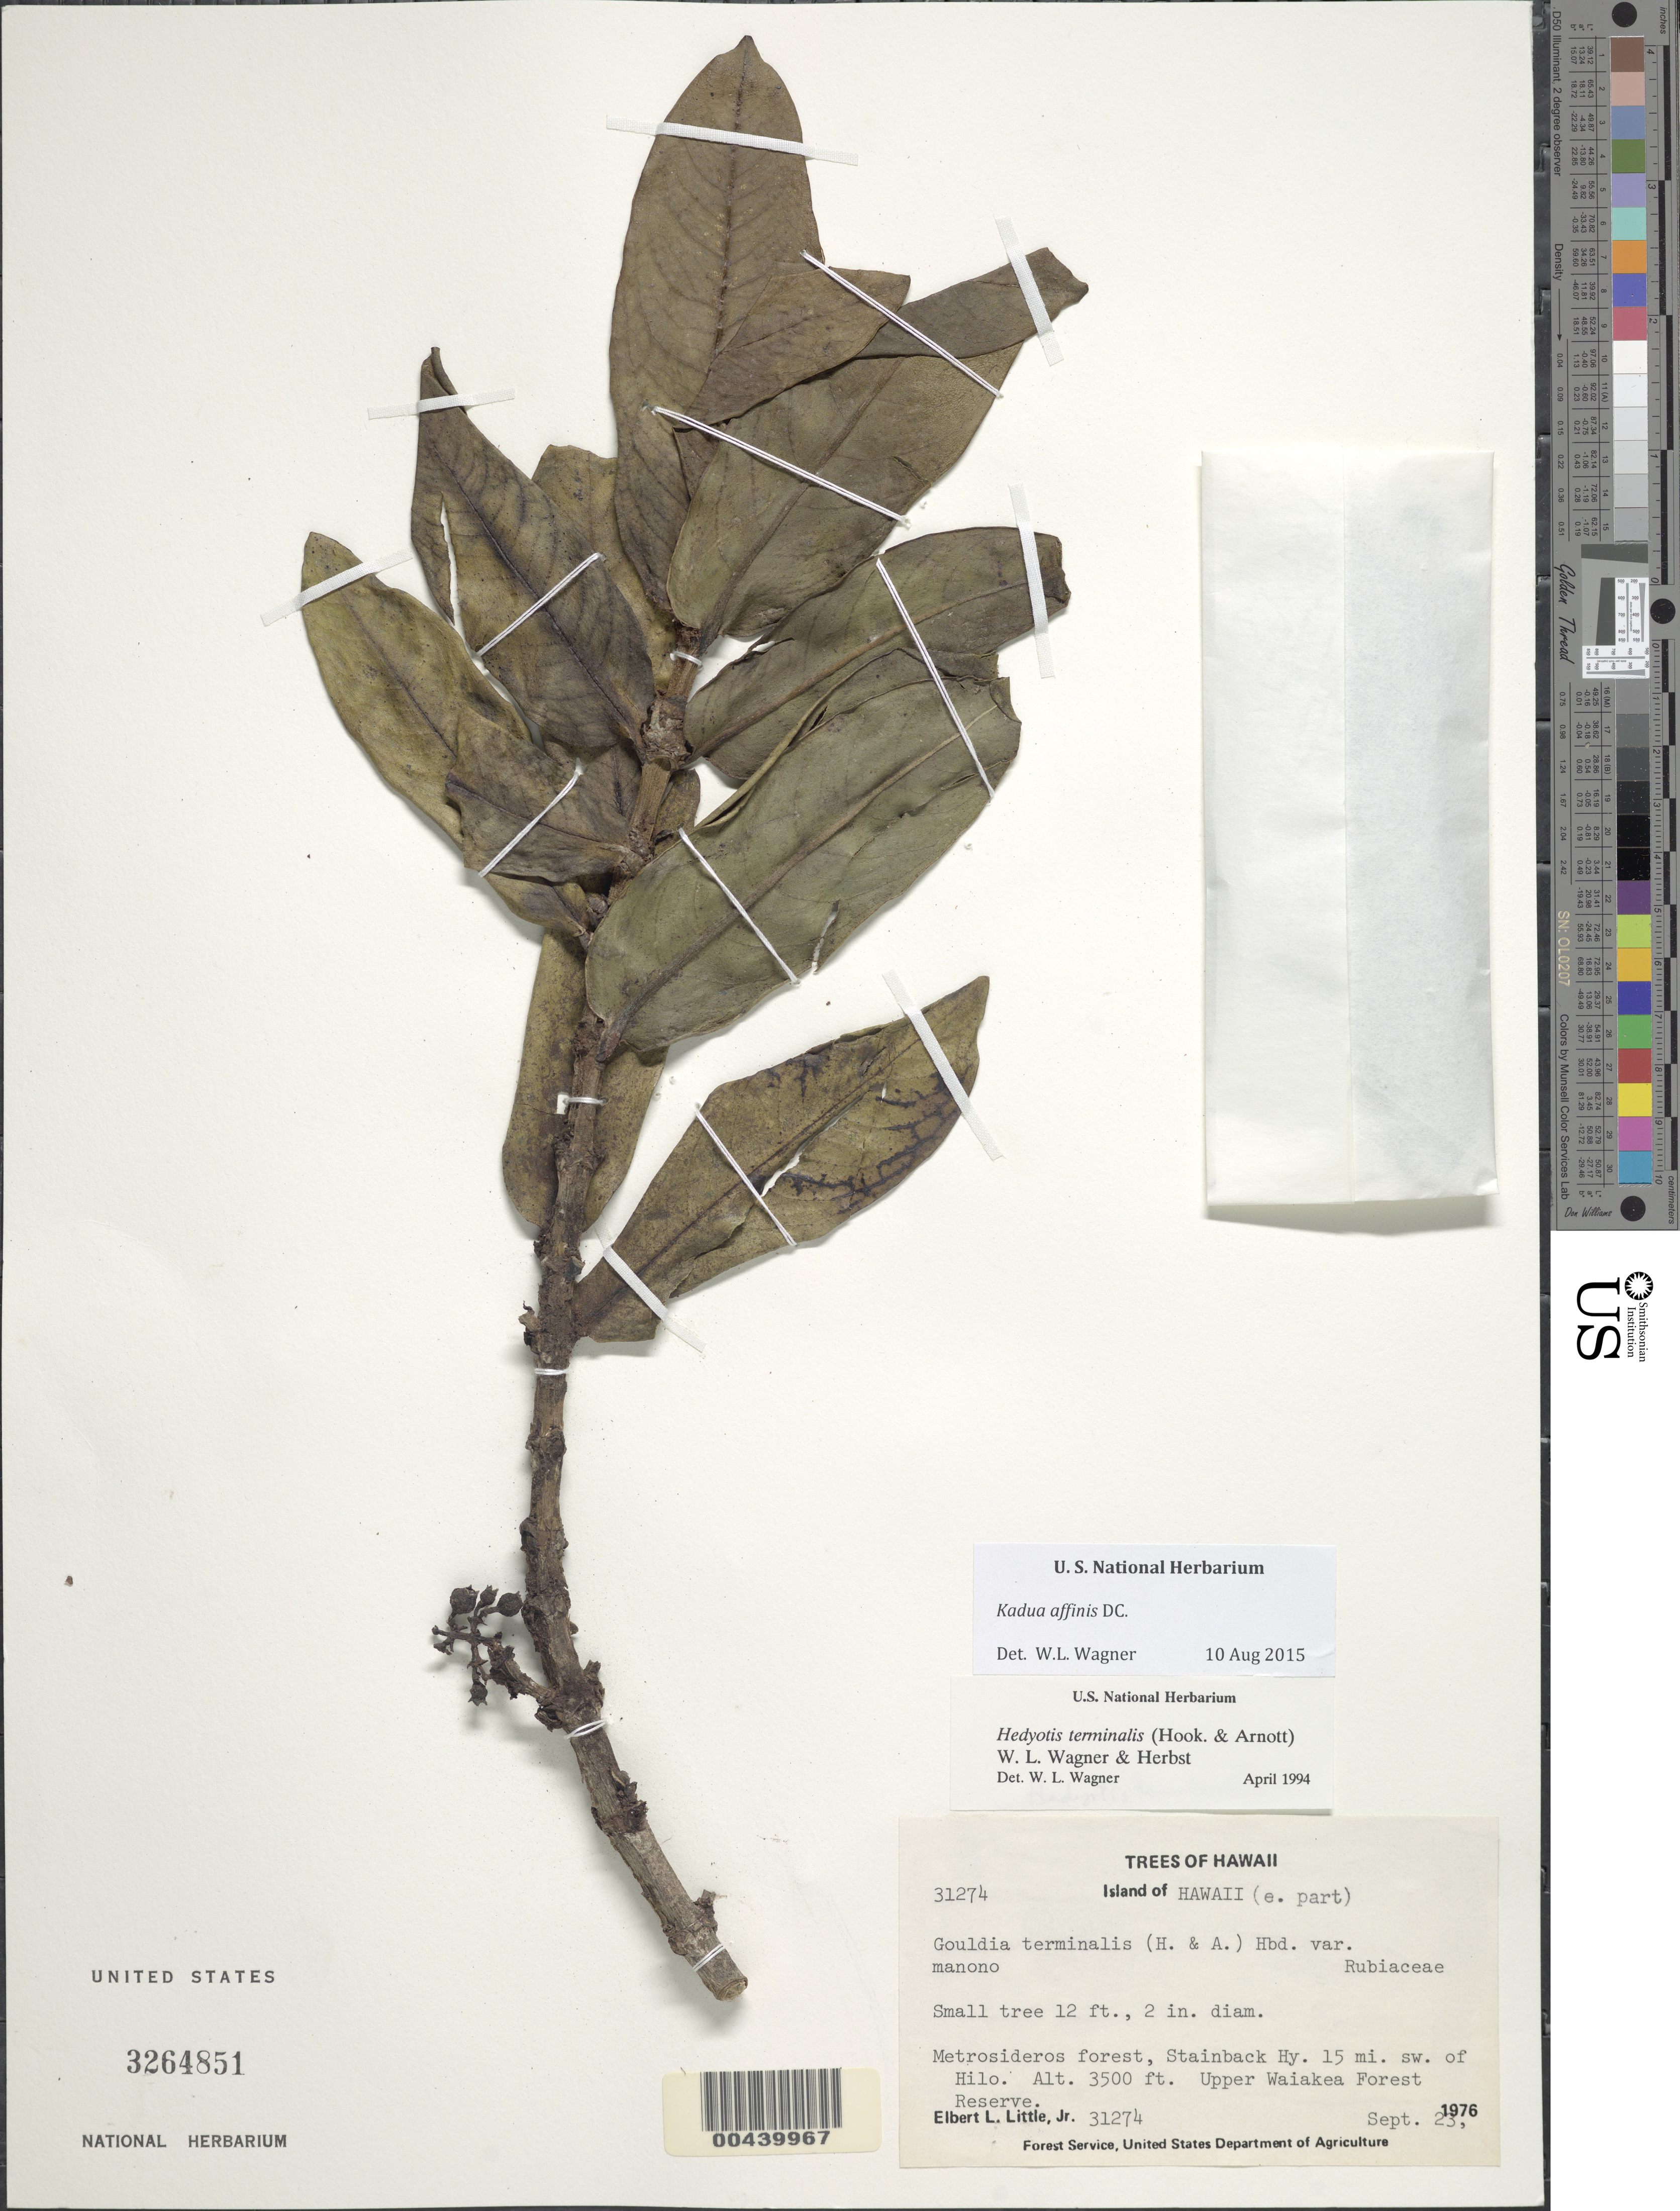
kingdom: Plantae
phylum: Tracheophyta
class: Magnoliopsida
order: Gentianales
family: Rubiaceae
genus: Kadua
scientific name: Kadua affinis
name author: DC.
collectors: E. L. Little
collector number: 31274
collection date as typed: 23 Sep 1976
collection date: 1976-09-23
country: United States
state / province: Hawaii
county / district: Hawaii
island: Hawaii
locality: Stainback Highway, 15 mi SW of Hilo, Upper Waiakea Forest Reserve, E Hawaii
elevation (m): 1067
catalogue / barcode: US 3264851